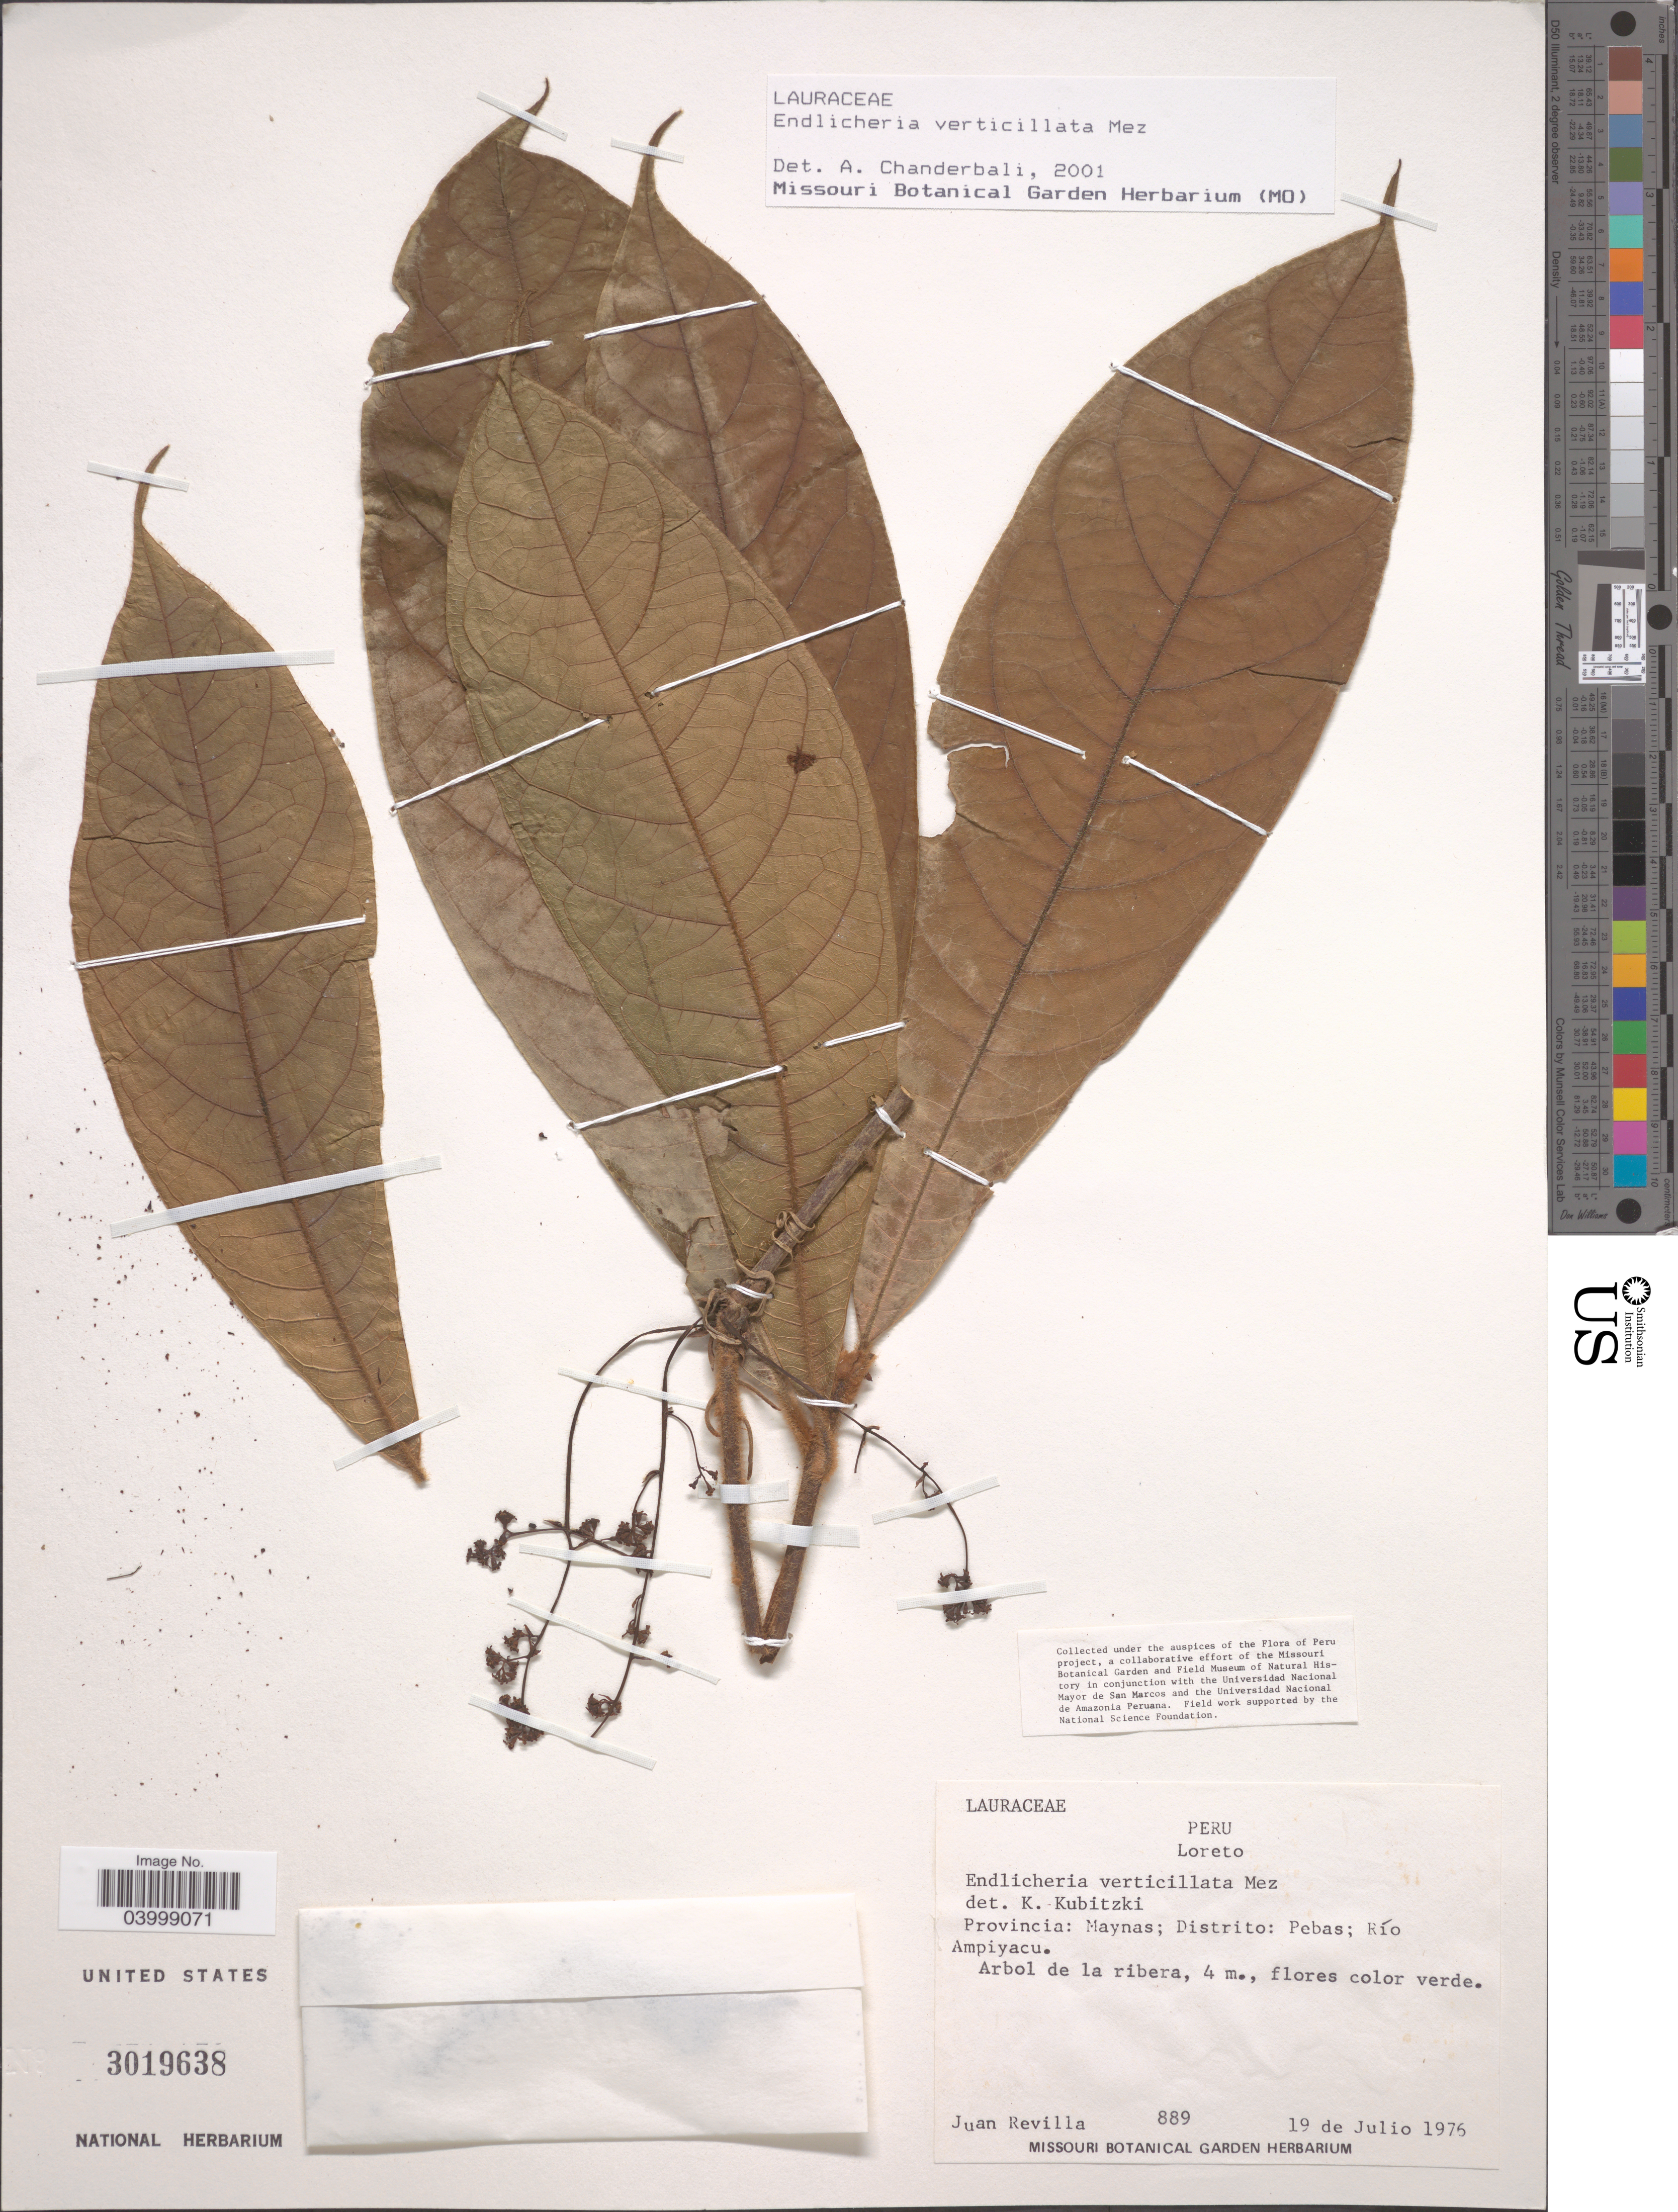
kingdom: Plantae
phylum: Tracheophyta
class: Magnoliopsida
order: Laurales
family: Lauraceae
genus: Endlicheria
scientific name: Endlicheria verticillata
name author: Mez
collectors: J. Revilla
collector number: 889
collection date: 1975-07-19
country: Peru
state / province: Loreto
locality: Provincia: Maynas; Distrito: Pebas; Río Ampiyacu.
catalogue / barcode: US 3019638